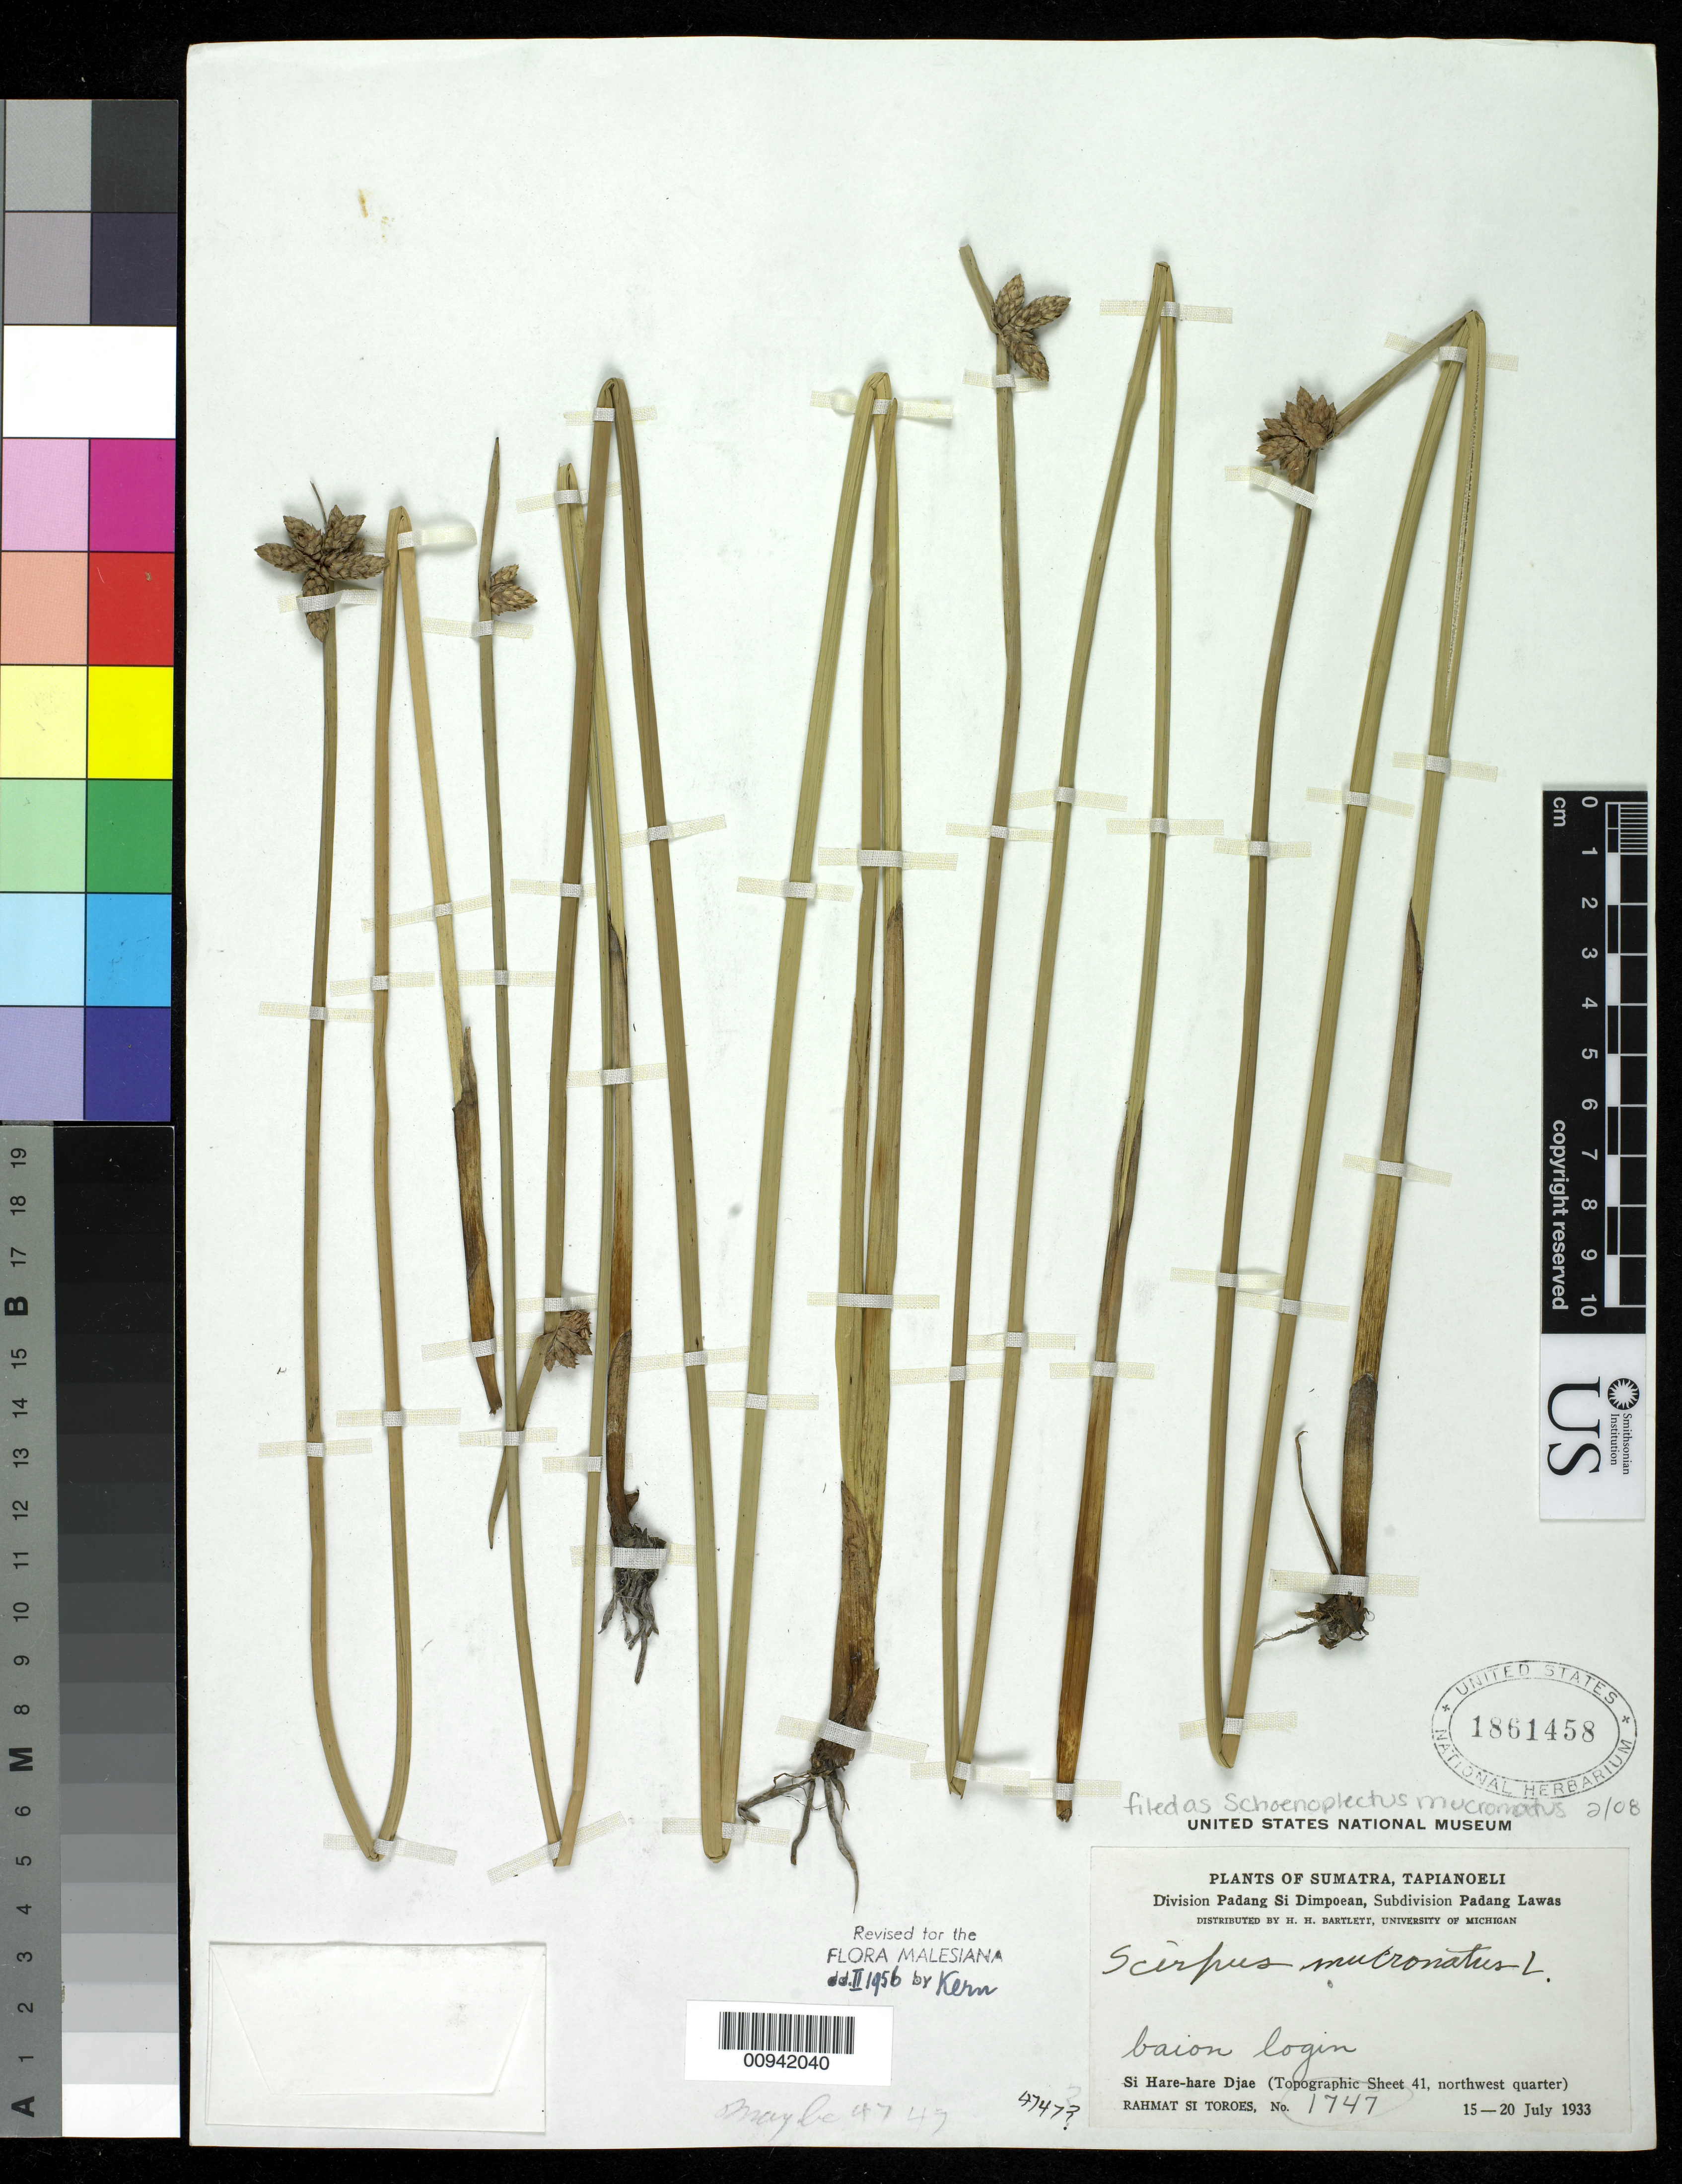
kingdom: Plantae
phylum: Tracheophyta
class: Liliopsida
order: Poales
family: Cyperaceae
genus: Schoenoplectiella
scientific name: Schoenoplectiella mucronata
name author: (L.) Jung & Choi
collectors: Rahmat Si Boeea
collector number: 1747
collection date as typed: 15 Jul 1933 to 20 Jul 1933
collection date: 1933-07-15/1933-07-20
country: Indonesia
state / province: Sumatra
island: Sumatra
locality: Tapianoeli, Si Hare-hare Djae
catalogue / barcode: US 1861458